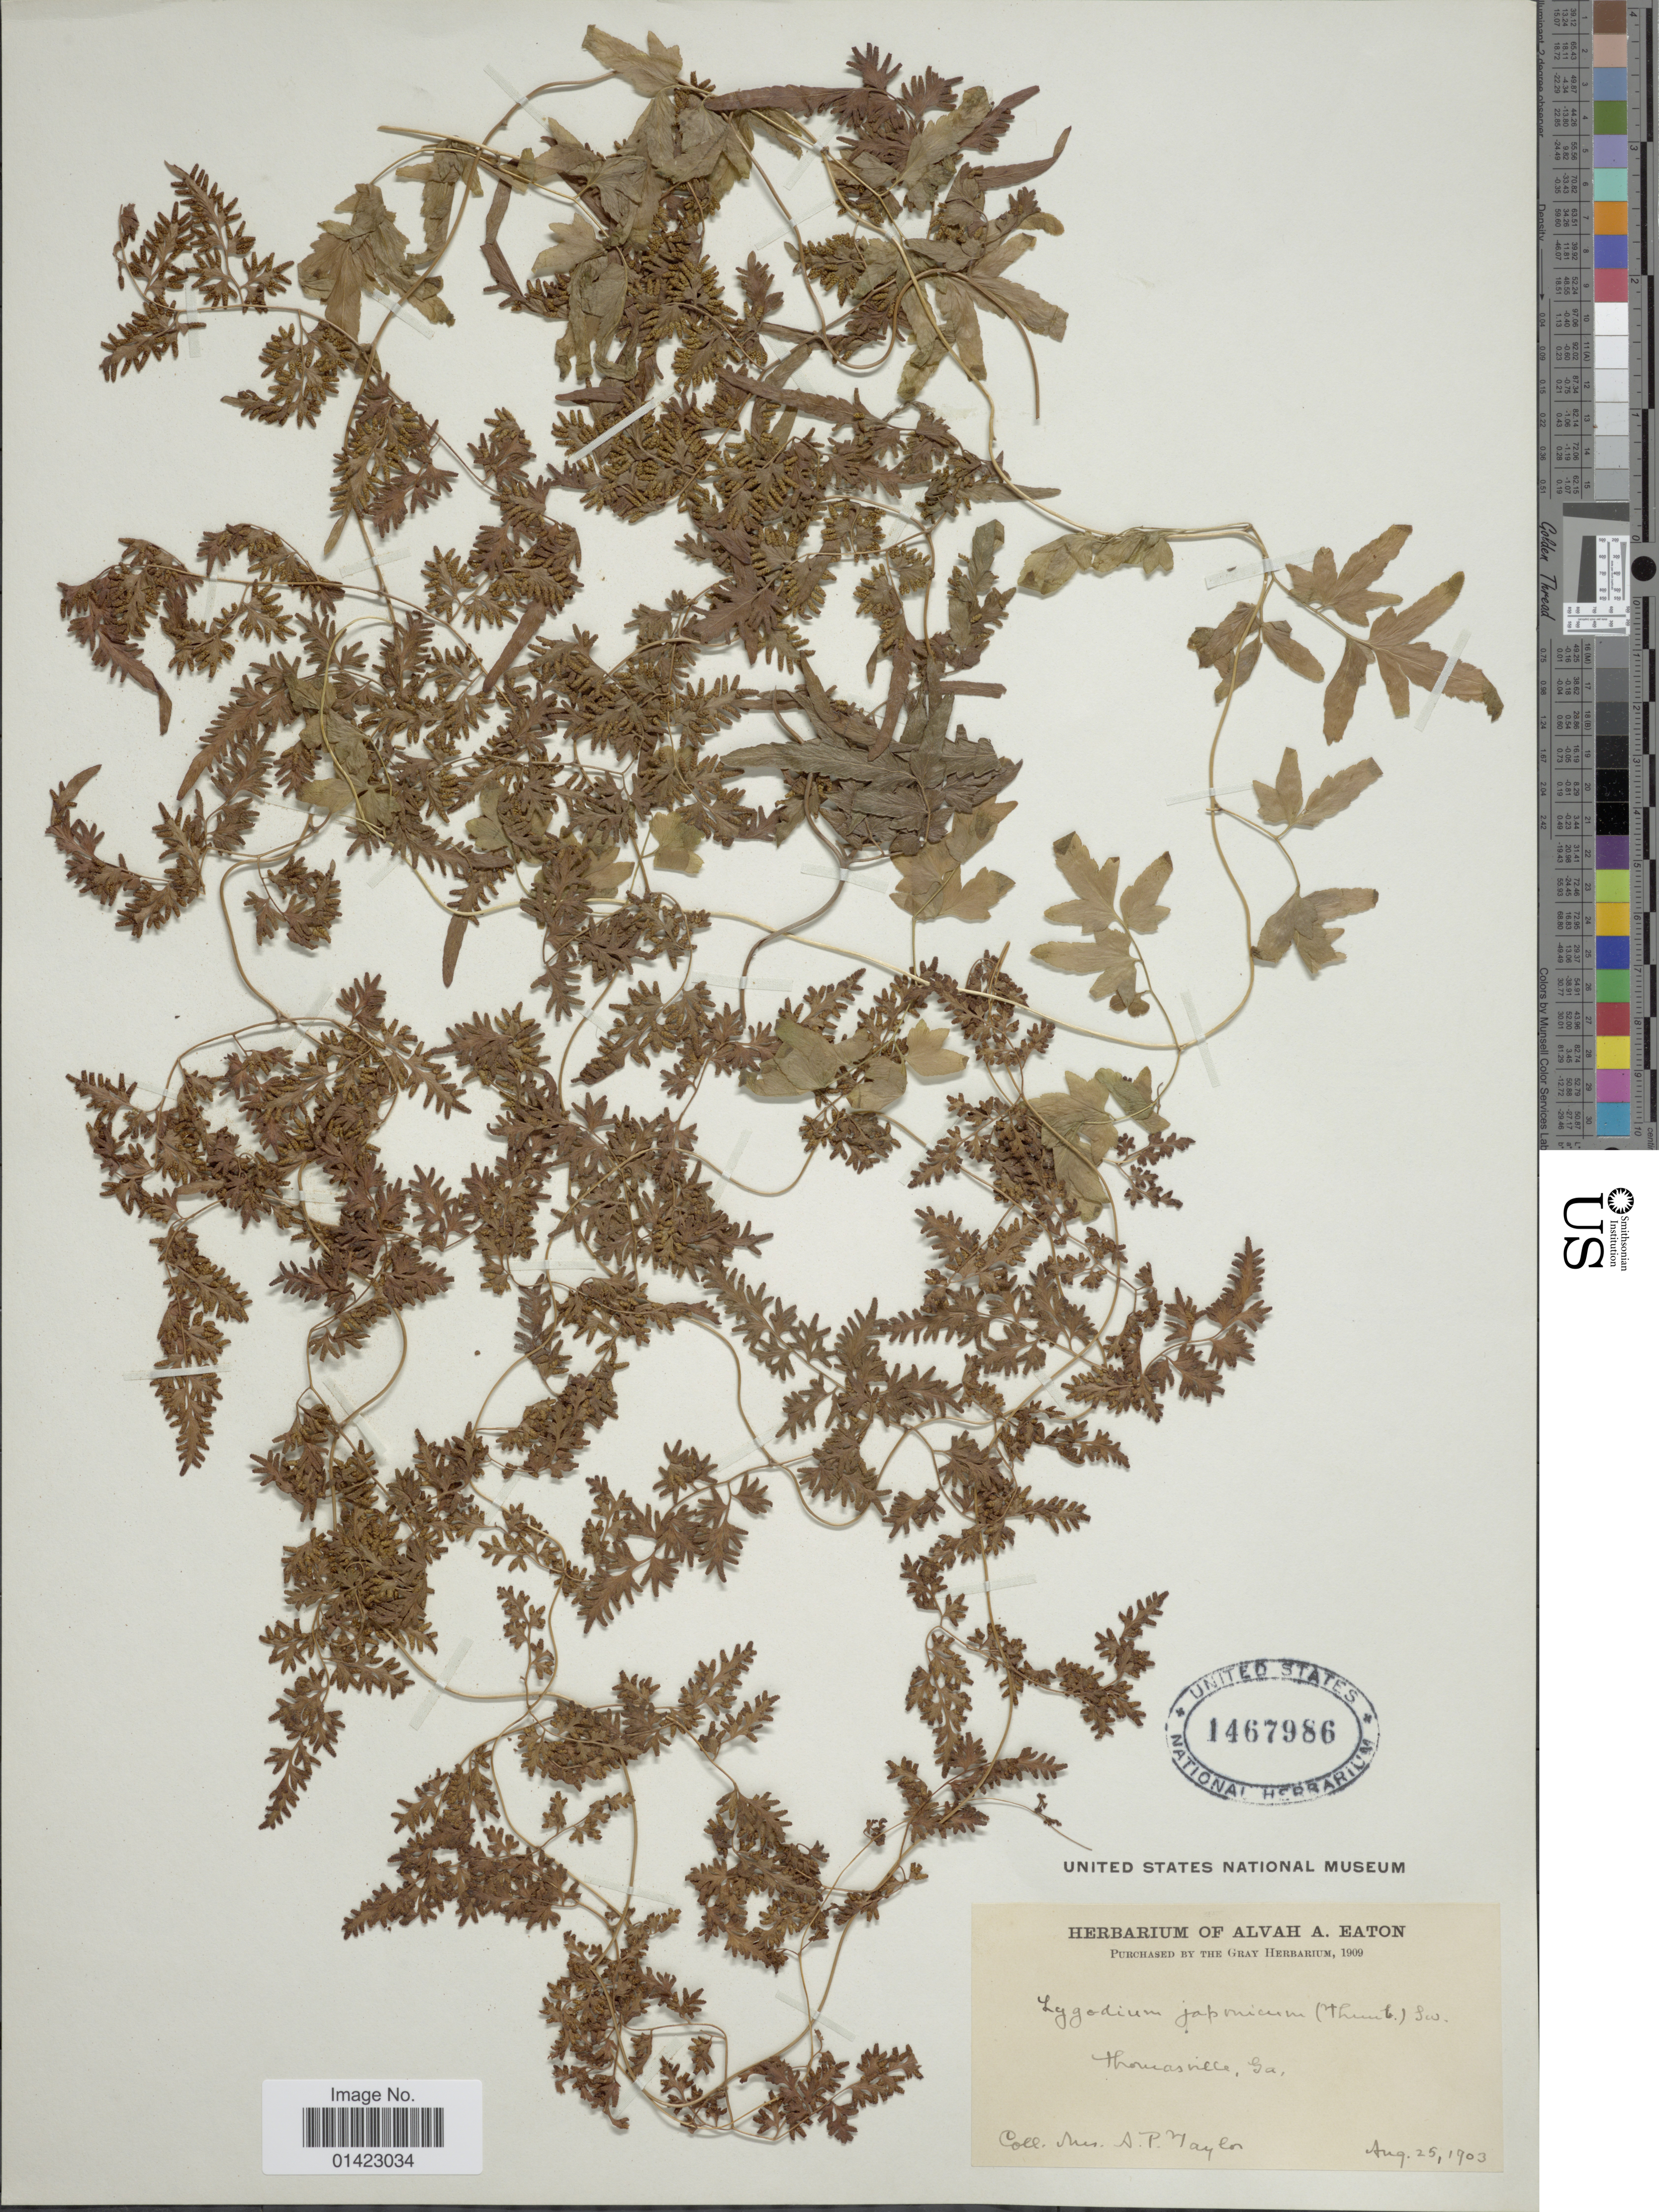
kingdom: Plantae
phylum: Tracheophyta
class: Polypodiopsida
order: Schizaeales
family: Lygodiaceae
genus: Lygodium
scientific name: Lygodium japonicum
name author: (Thunb.) Sw.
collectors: A. P. Taylor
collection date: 1903-08-25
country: United States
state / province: Georgia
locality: Thomasville, Ga.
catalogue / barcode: US 1467986